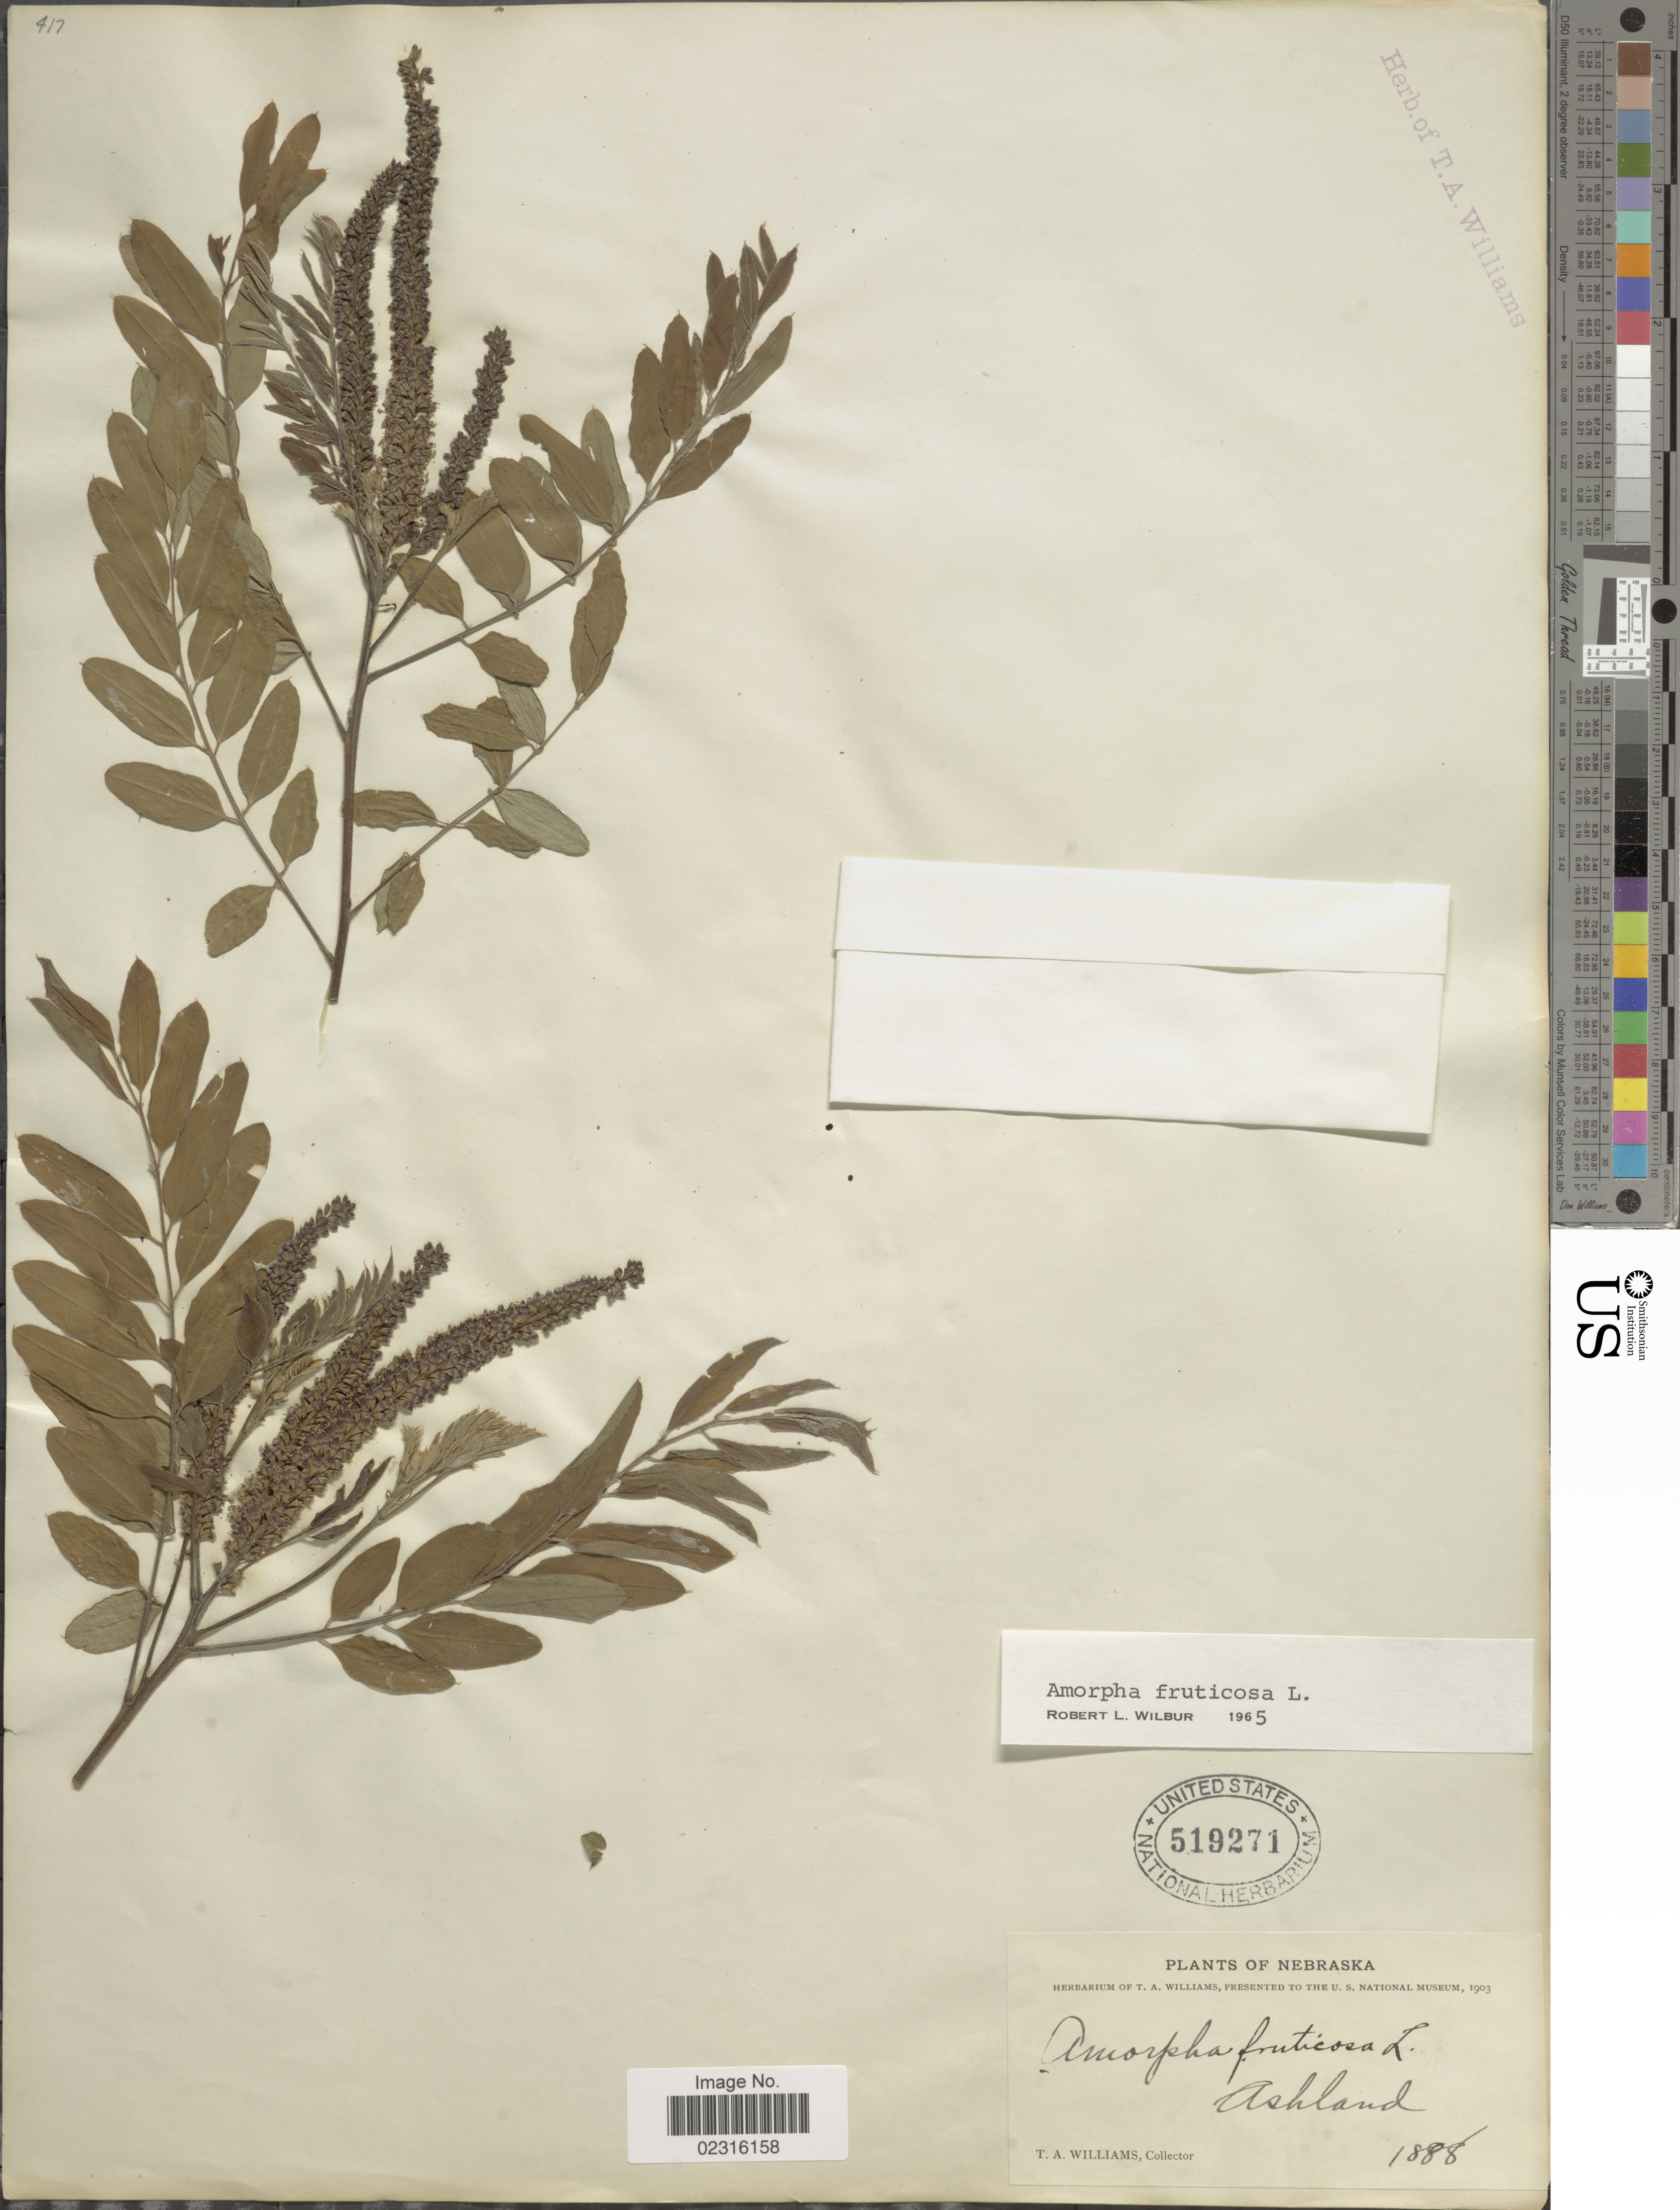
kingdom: Plantae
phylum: Tracheophyta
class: Magnoliopsida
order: Fabales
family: Fabaceae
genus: Amorpha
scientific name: Amorpha fruticosa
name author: L.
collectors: T. A. Williams (herbarium)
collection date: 1888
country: United States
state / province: Nebraska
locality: Ashland.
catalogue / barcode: US 519271